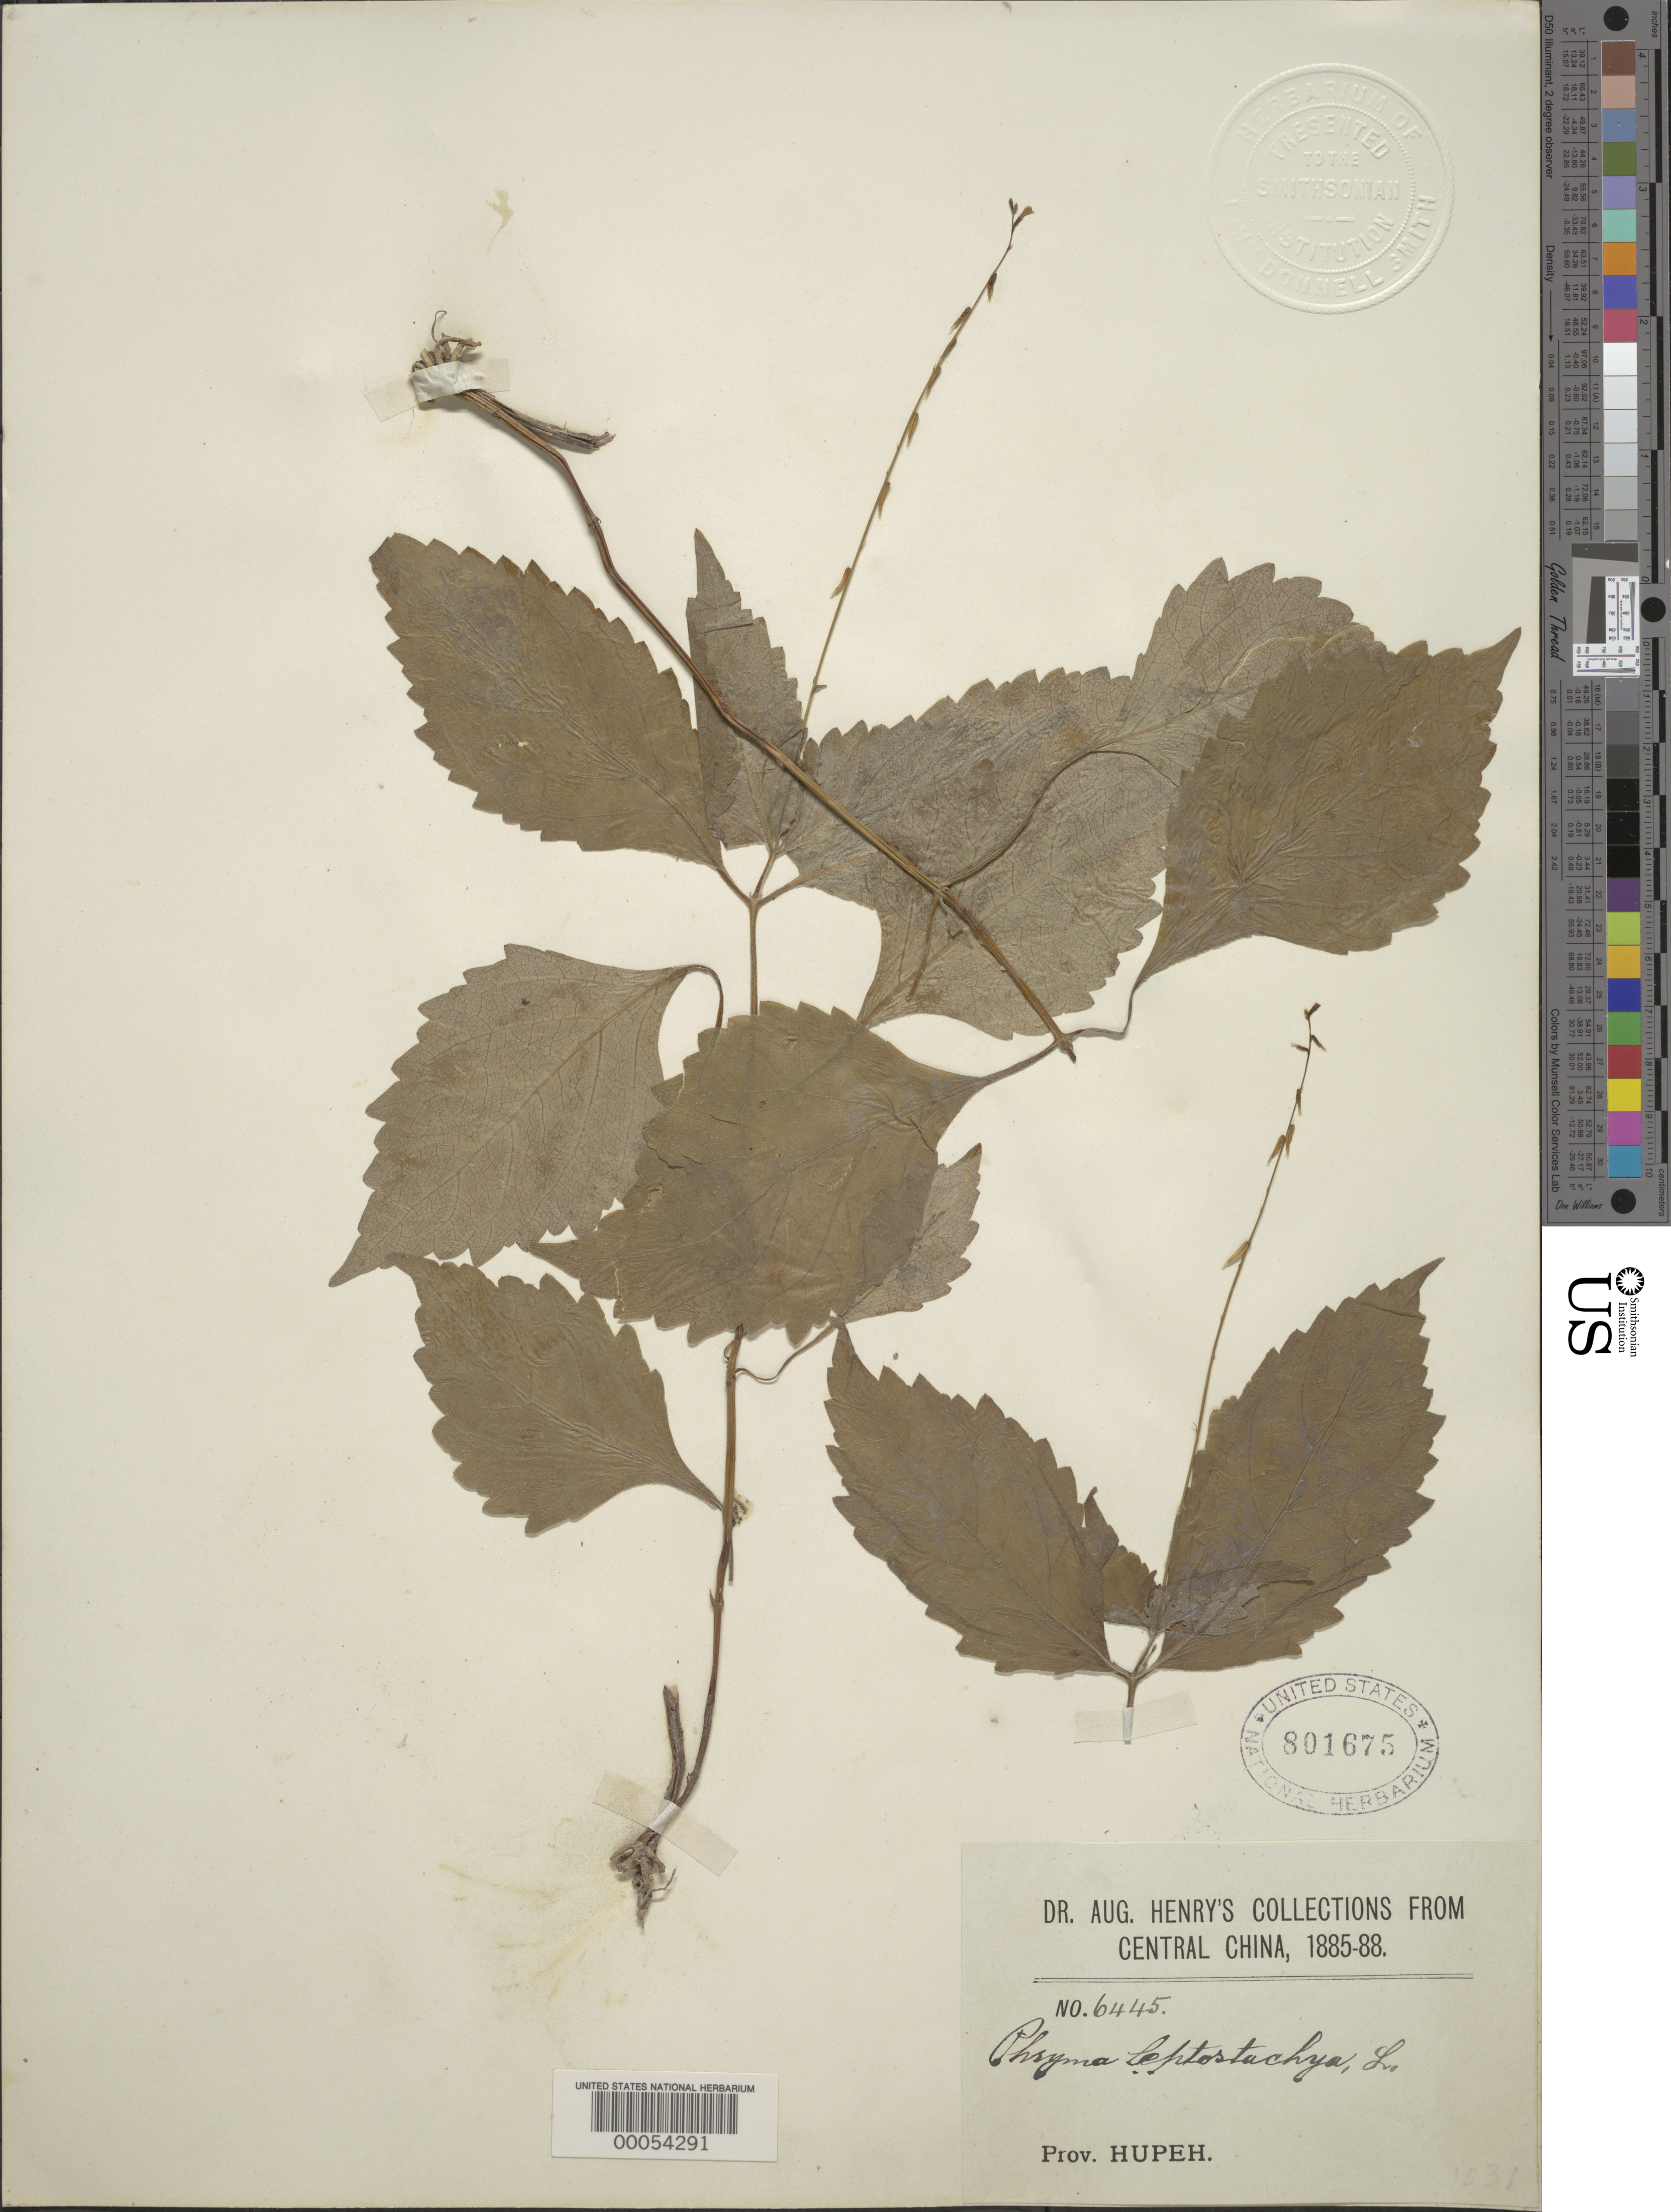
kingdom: Plantae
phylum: Tracheophyta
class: Magnoliopsida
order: Lamiales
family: Phrymaceae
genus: Phryma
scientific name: Phryma leptostachya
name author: L.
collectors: A. Henry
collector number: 6445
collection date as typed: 1885 to -- -- 1888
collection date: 1885/1888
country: China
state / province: Hubei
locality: Prov. Hupeh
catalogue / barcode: US 801675